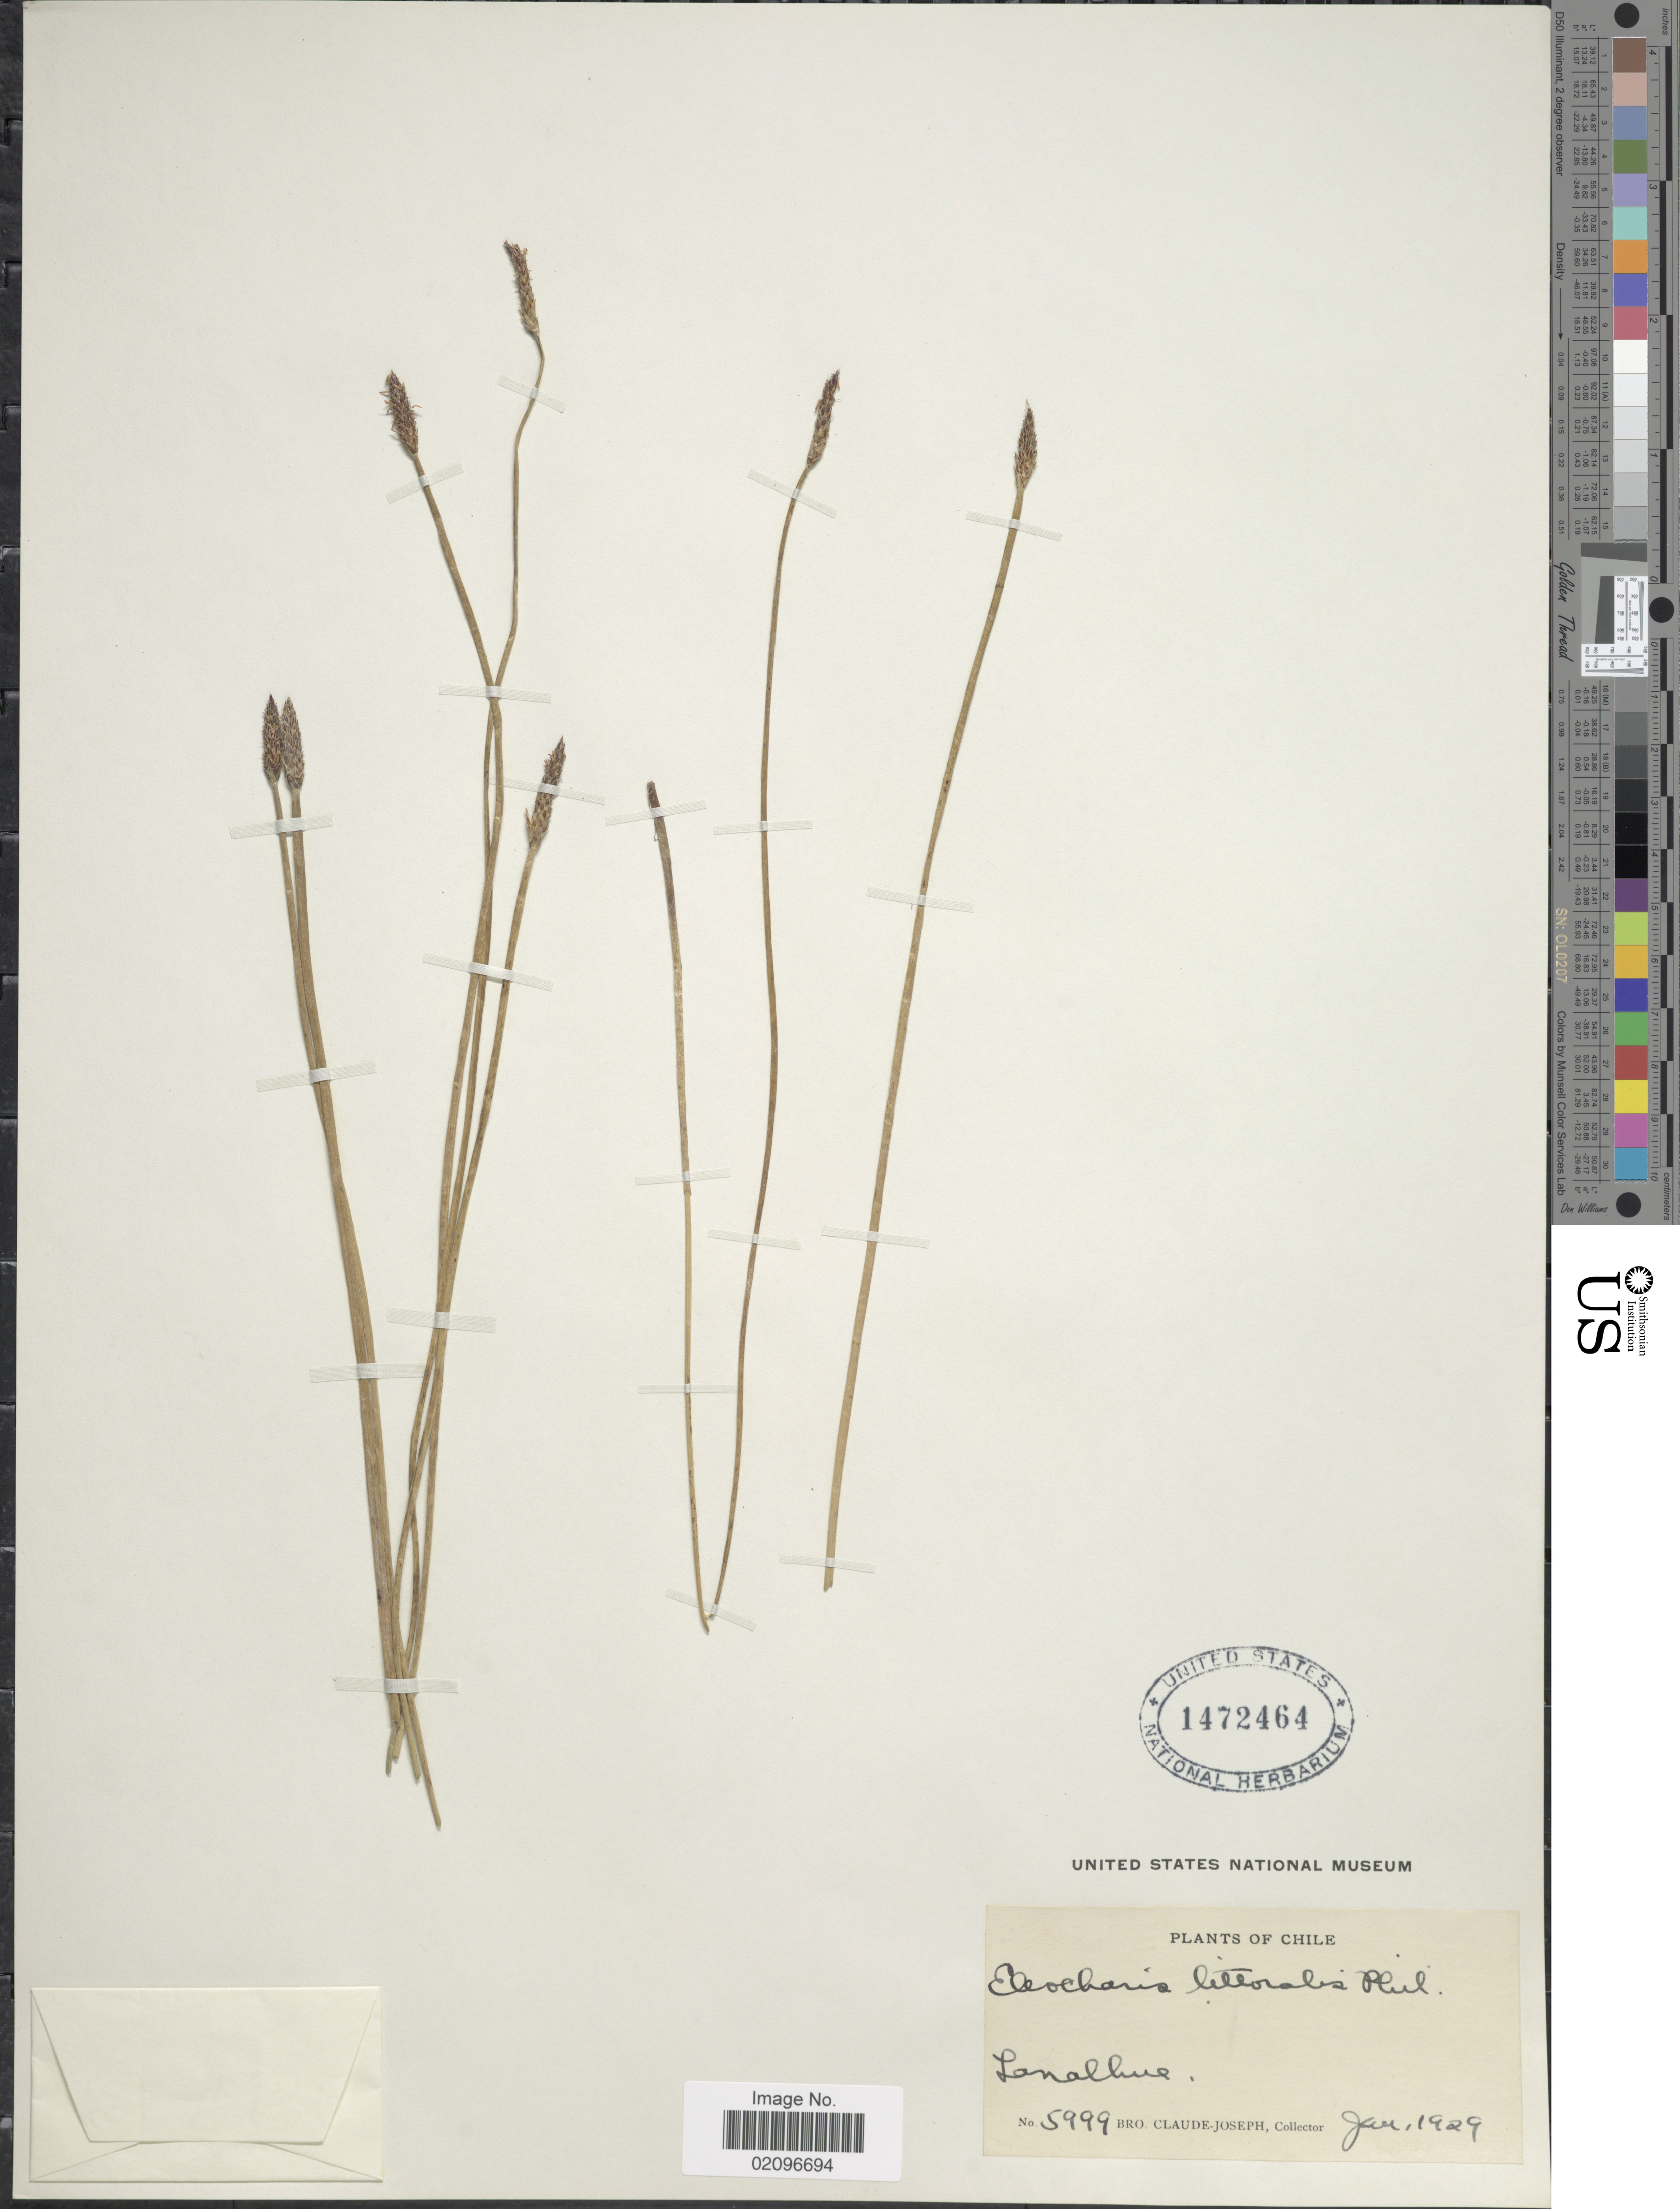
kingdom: Plantae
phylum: Tracheophyta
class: Liliopsida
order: Poales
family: Cyperaceae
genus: Eleocharis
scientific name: Eleocharis melanostachys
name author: (d'Urv.) C.B. Clarke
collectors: Bro. Claude-Joseph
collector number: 5999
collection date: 1929-01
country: Chile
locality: Lanalhue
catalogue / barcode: US 1472464